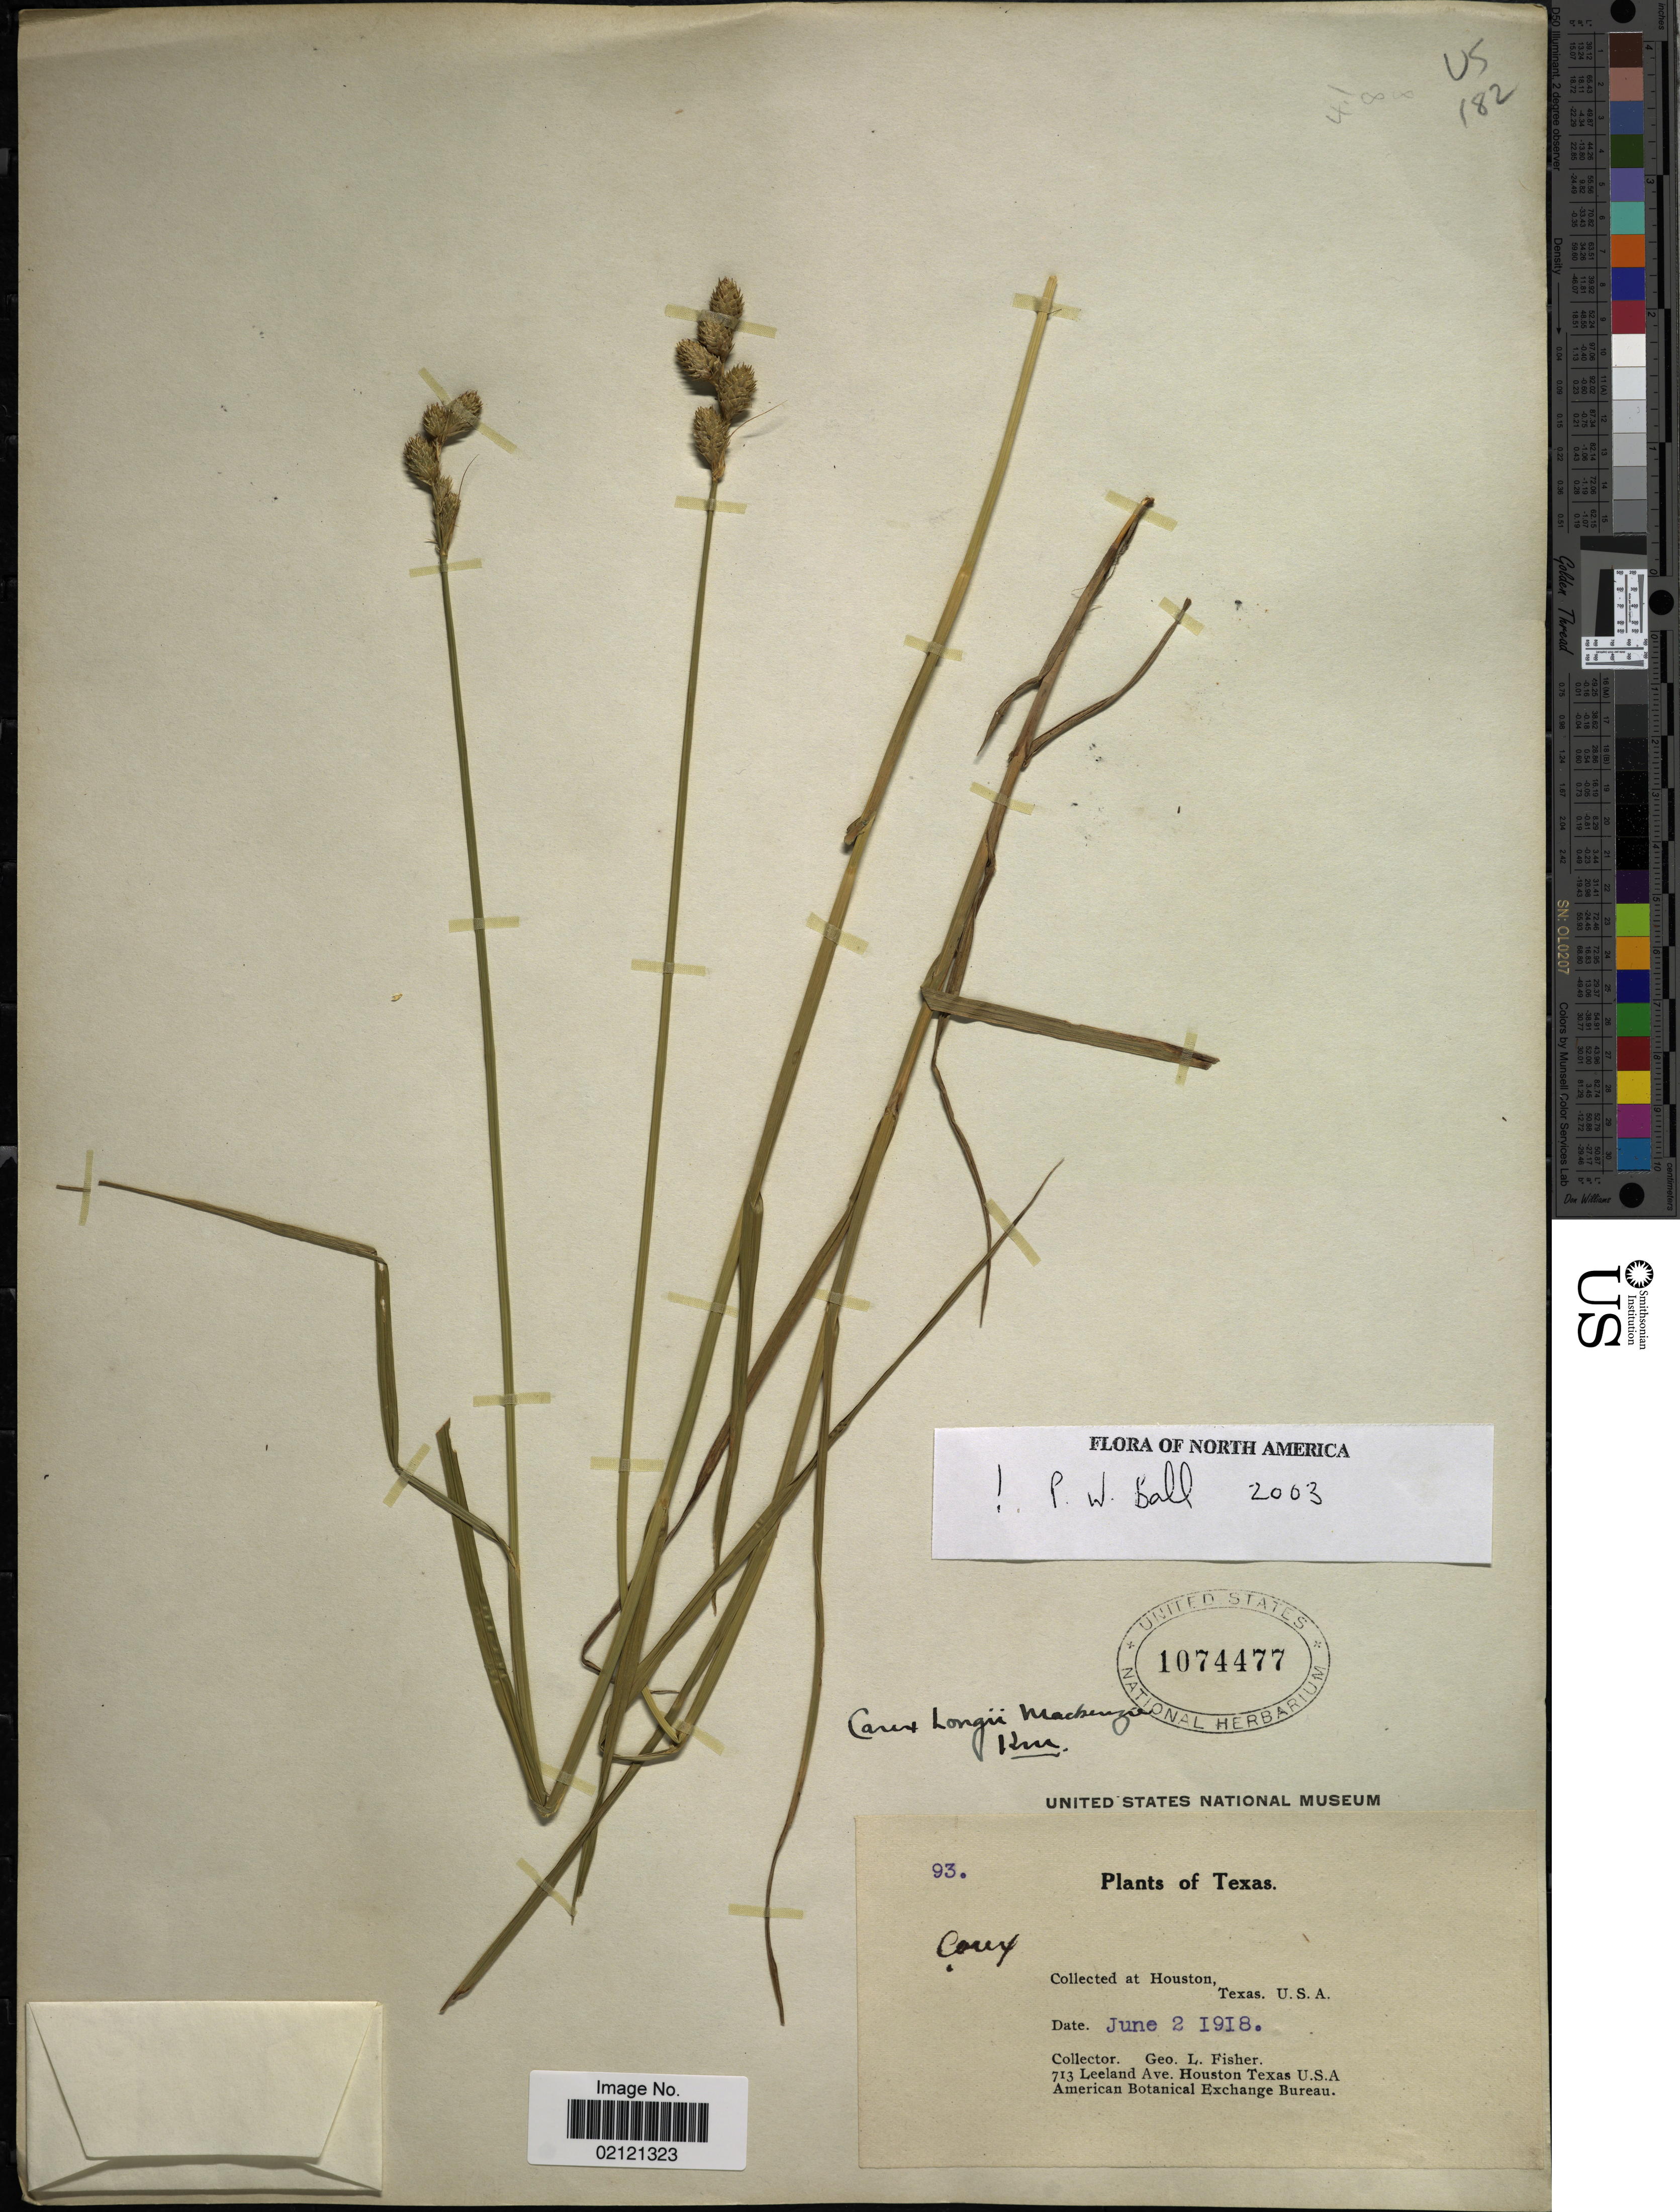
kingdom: Plantae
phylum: Tracheophyta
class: Liliopsida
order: Poales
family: Cyperaceae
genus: Carex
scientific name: Carex longii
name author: Mack.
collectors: G. L. Fisher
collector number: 93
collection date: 1918-06-02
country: United States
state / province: Texas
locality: Houston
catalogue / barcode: US 1074477